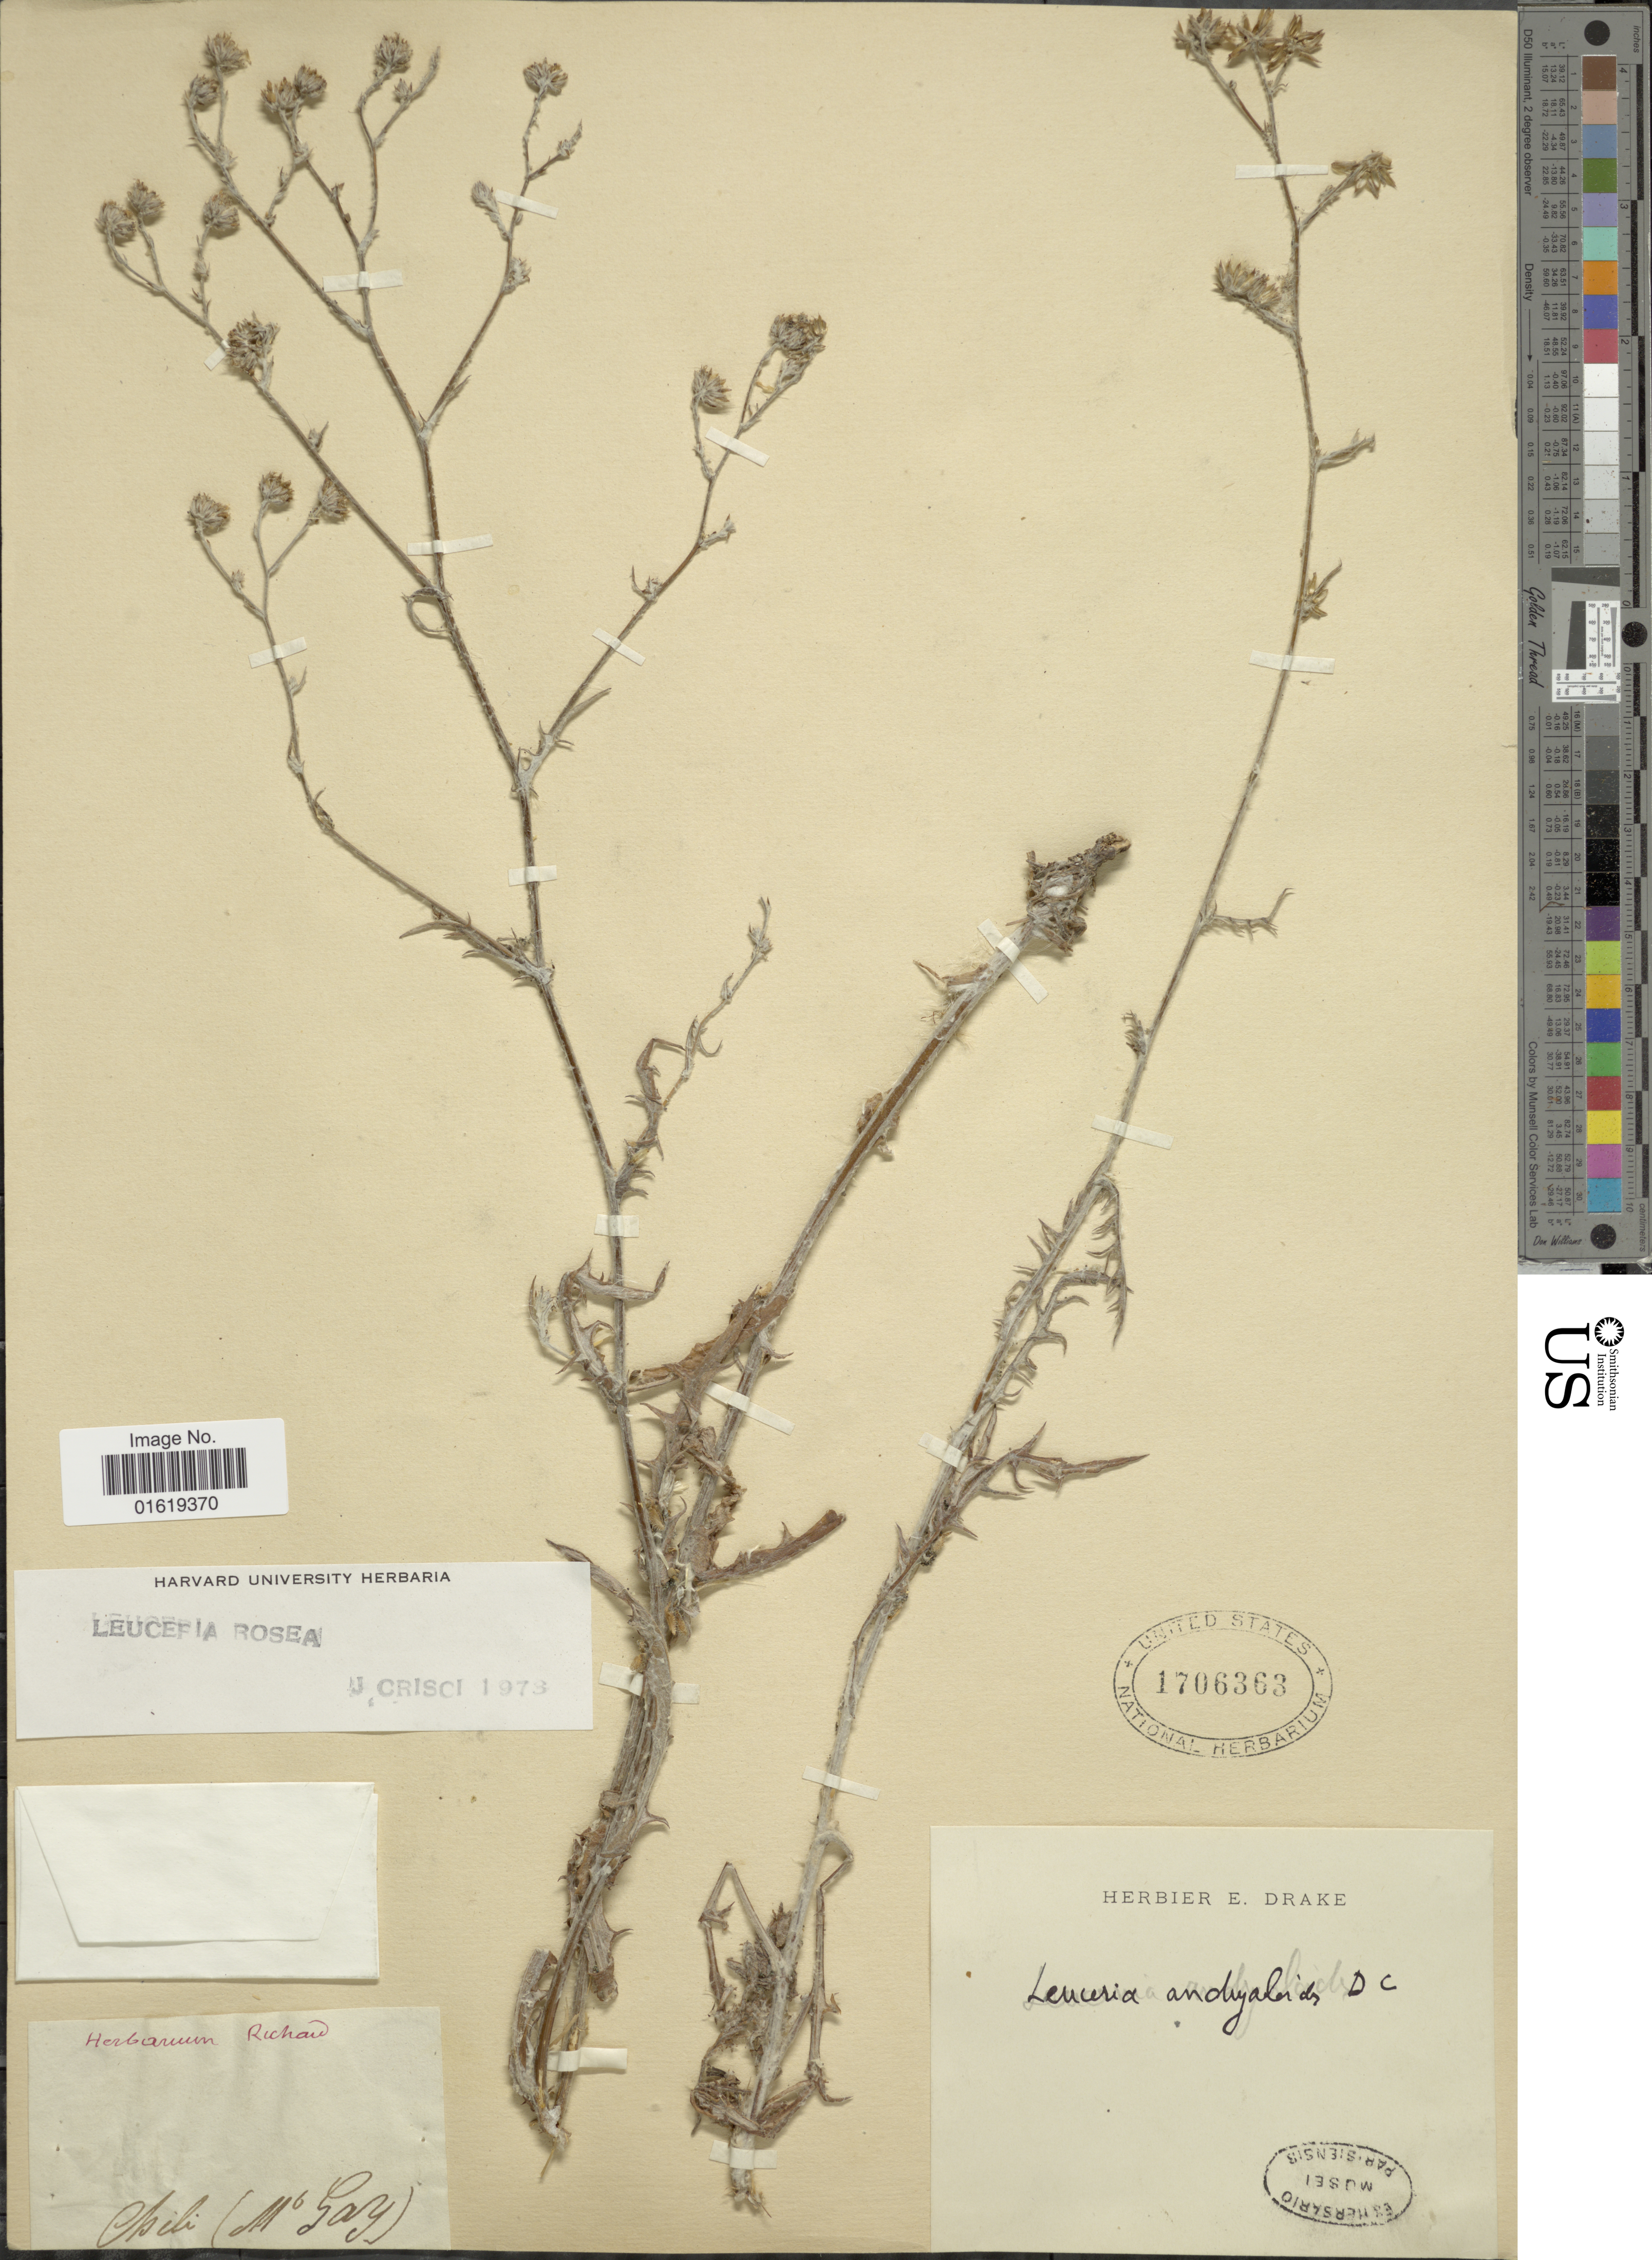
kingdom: Plantae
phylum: Tracheophyta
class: Magnoliopsida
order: Asterales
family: Asteraceae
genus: Leucheria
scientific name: Leucheria rosea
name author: Poepp. ex Less.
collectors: M. Gay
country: Chile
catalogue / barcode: US 1706363